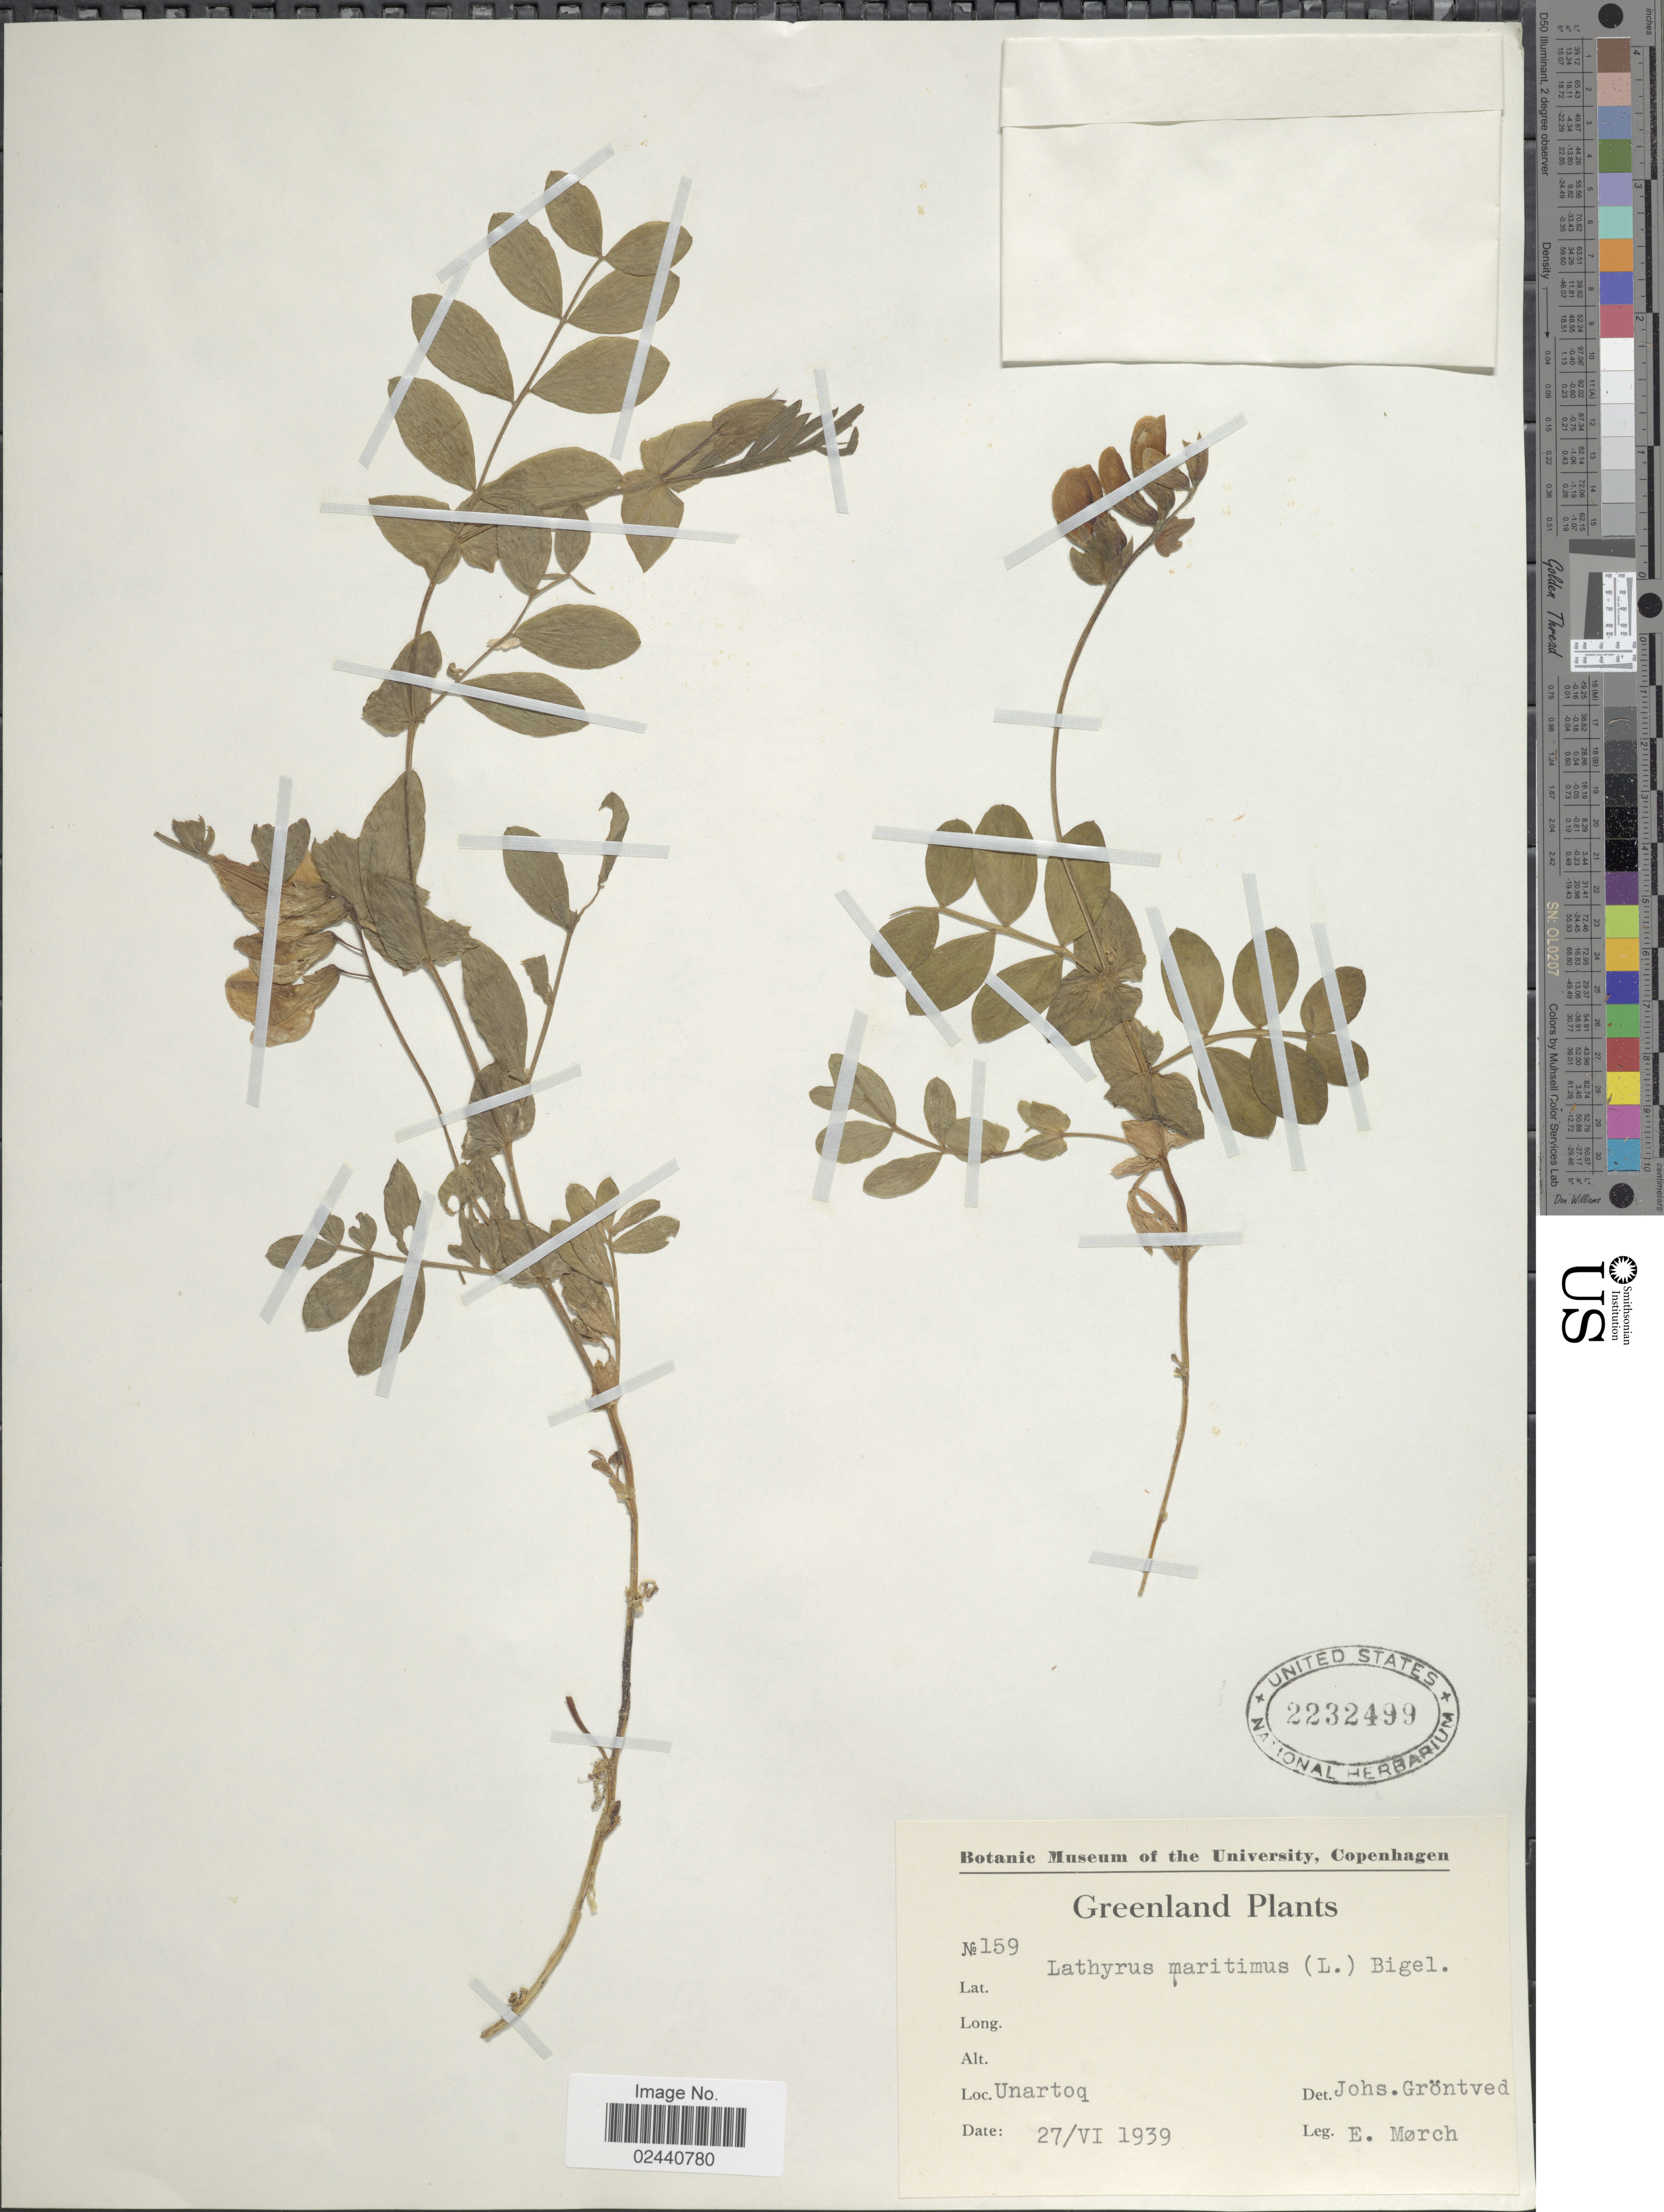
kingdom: Plantae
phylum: Tracheophyta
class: Magnoliopsida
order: Fabales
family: Fabaceae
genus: Lathyrus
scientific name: Lathyrus lanszwertii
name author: Kellogg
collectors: E. Morch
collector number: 159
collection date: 1939-06-27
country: Greenland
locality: Unartoq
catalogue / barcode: US 2232499